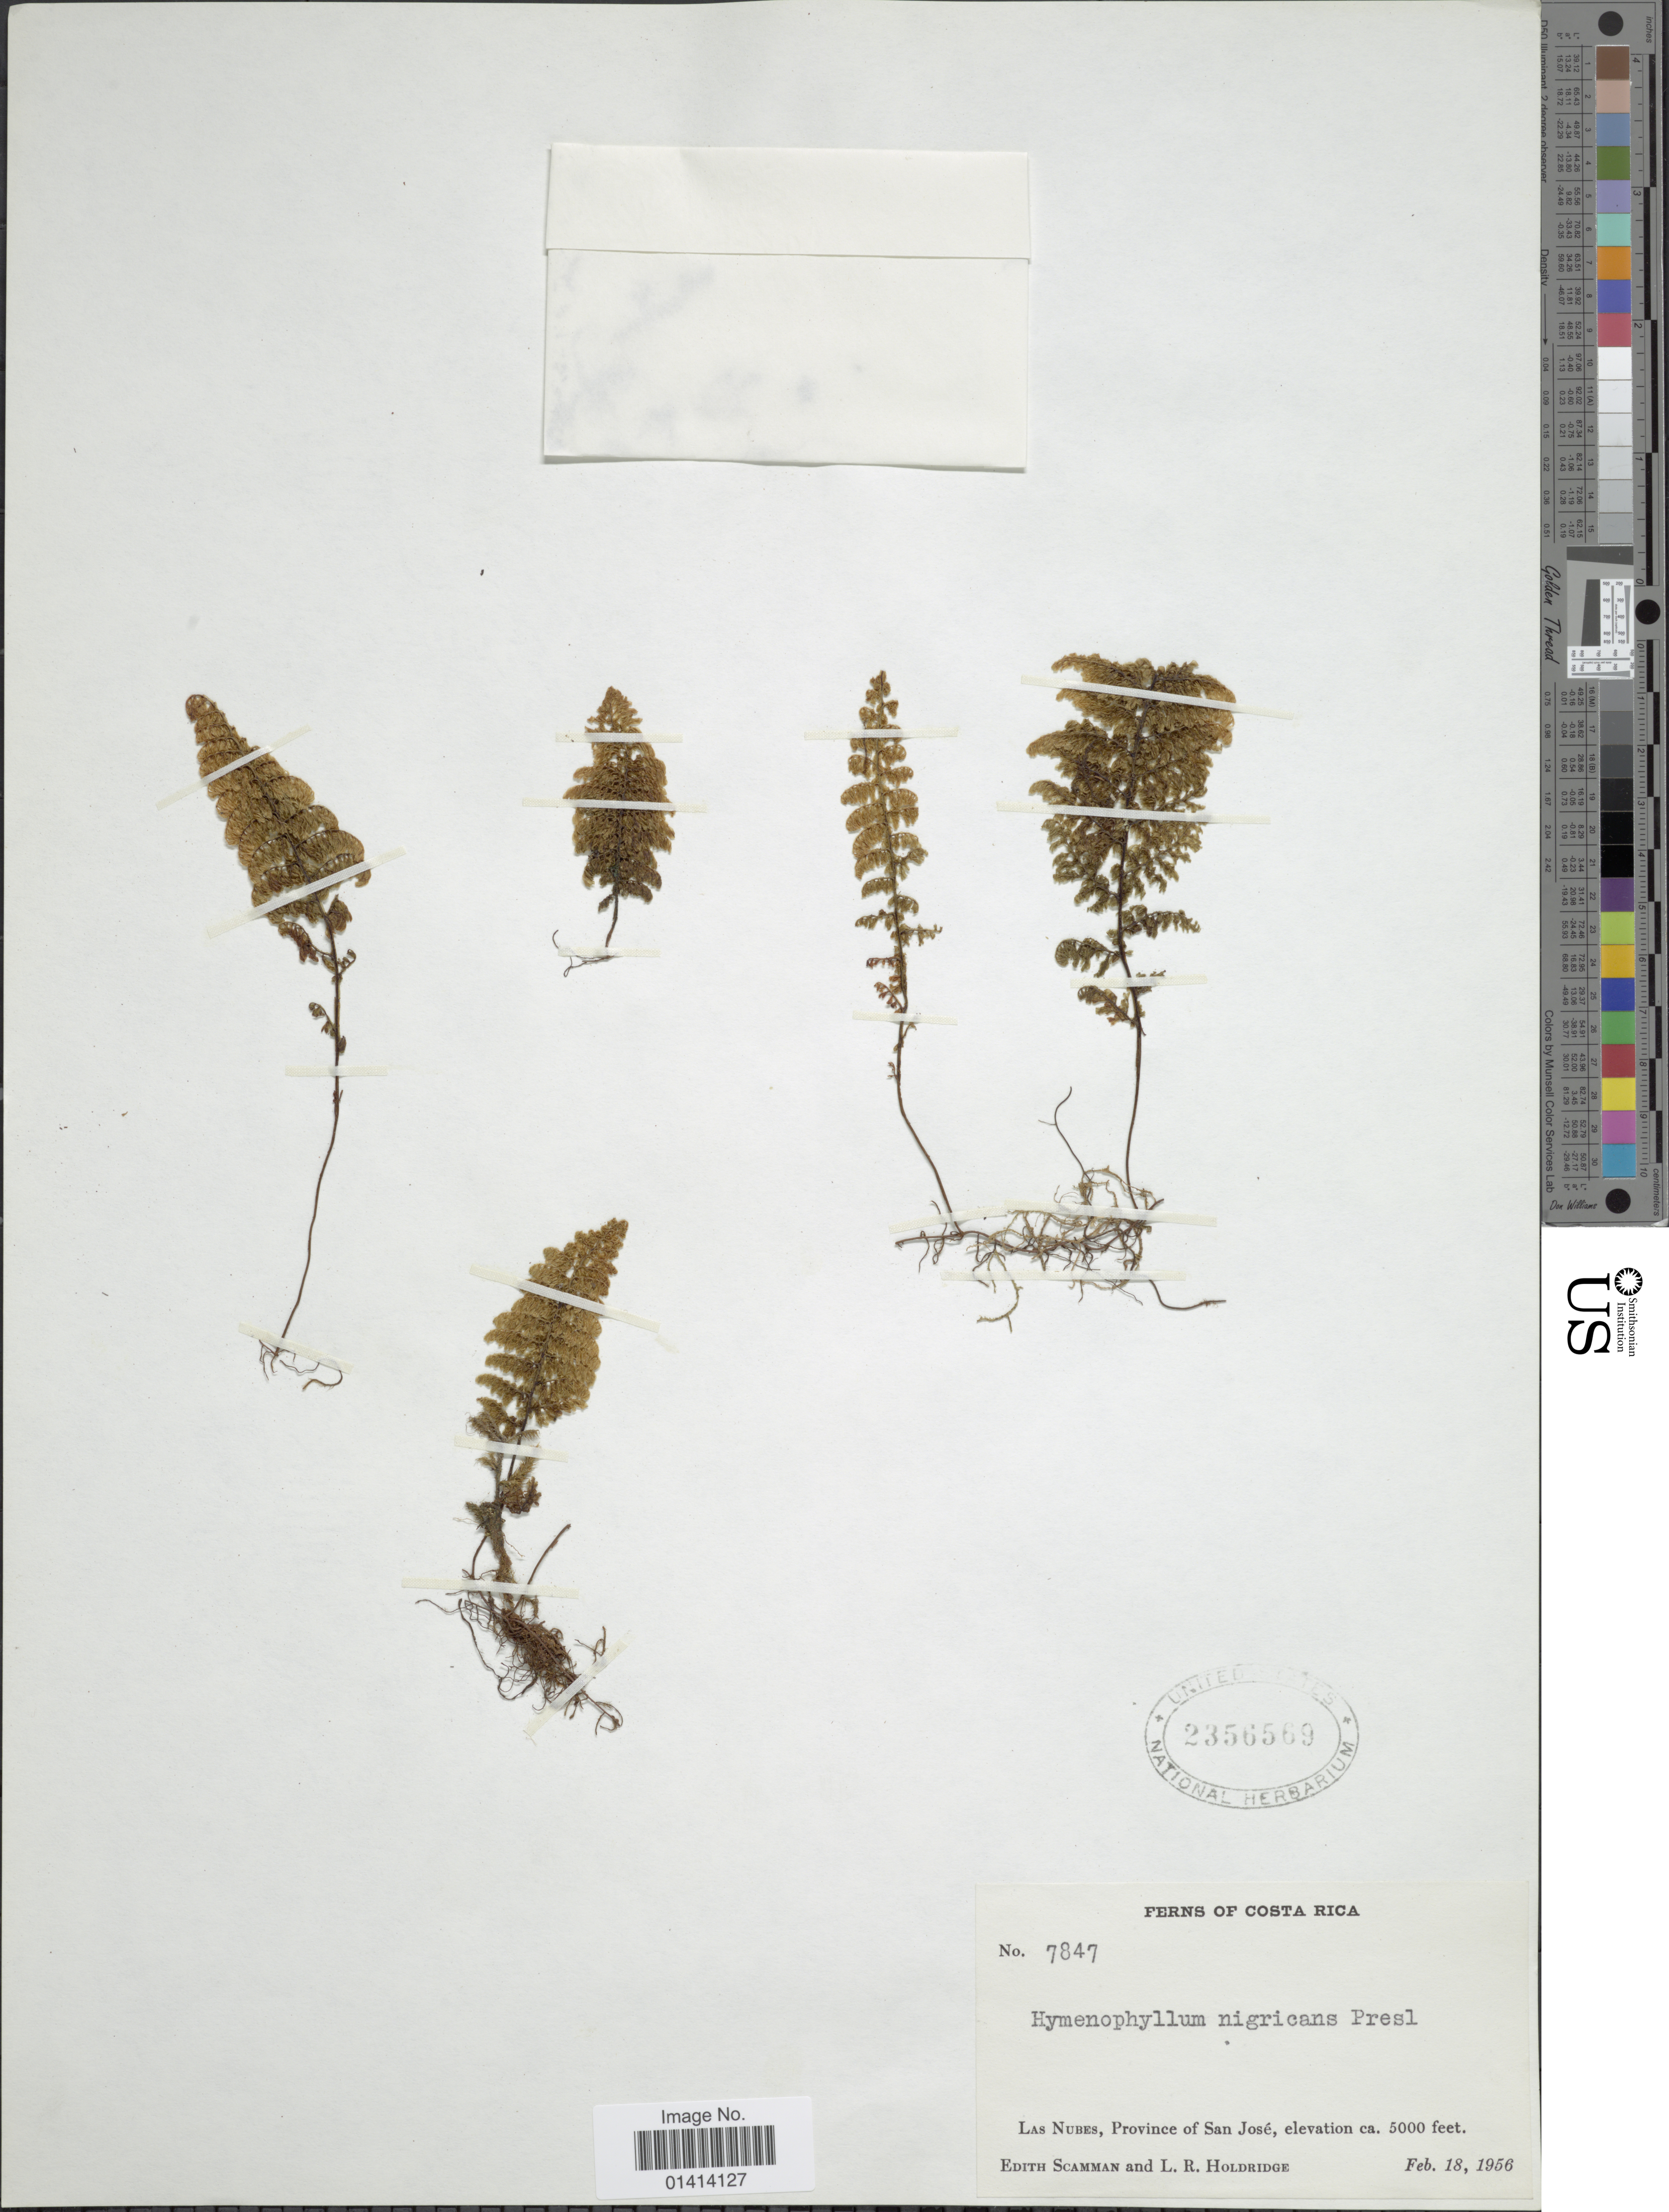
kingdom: Plantae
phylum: Tracheophyta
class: Polypodiopsida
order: Hymenophyllales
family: Hymenophyllaceae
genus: Hymenophyllum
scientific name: Hymenophyllum myriocarpum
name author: Hook.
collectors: E. Scamman & L. Holdridge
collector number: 7847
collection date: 1956-02-18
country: Costa Rica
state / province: San José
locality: Las Nubes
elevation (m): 1524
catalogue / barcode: US 2356569